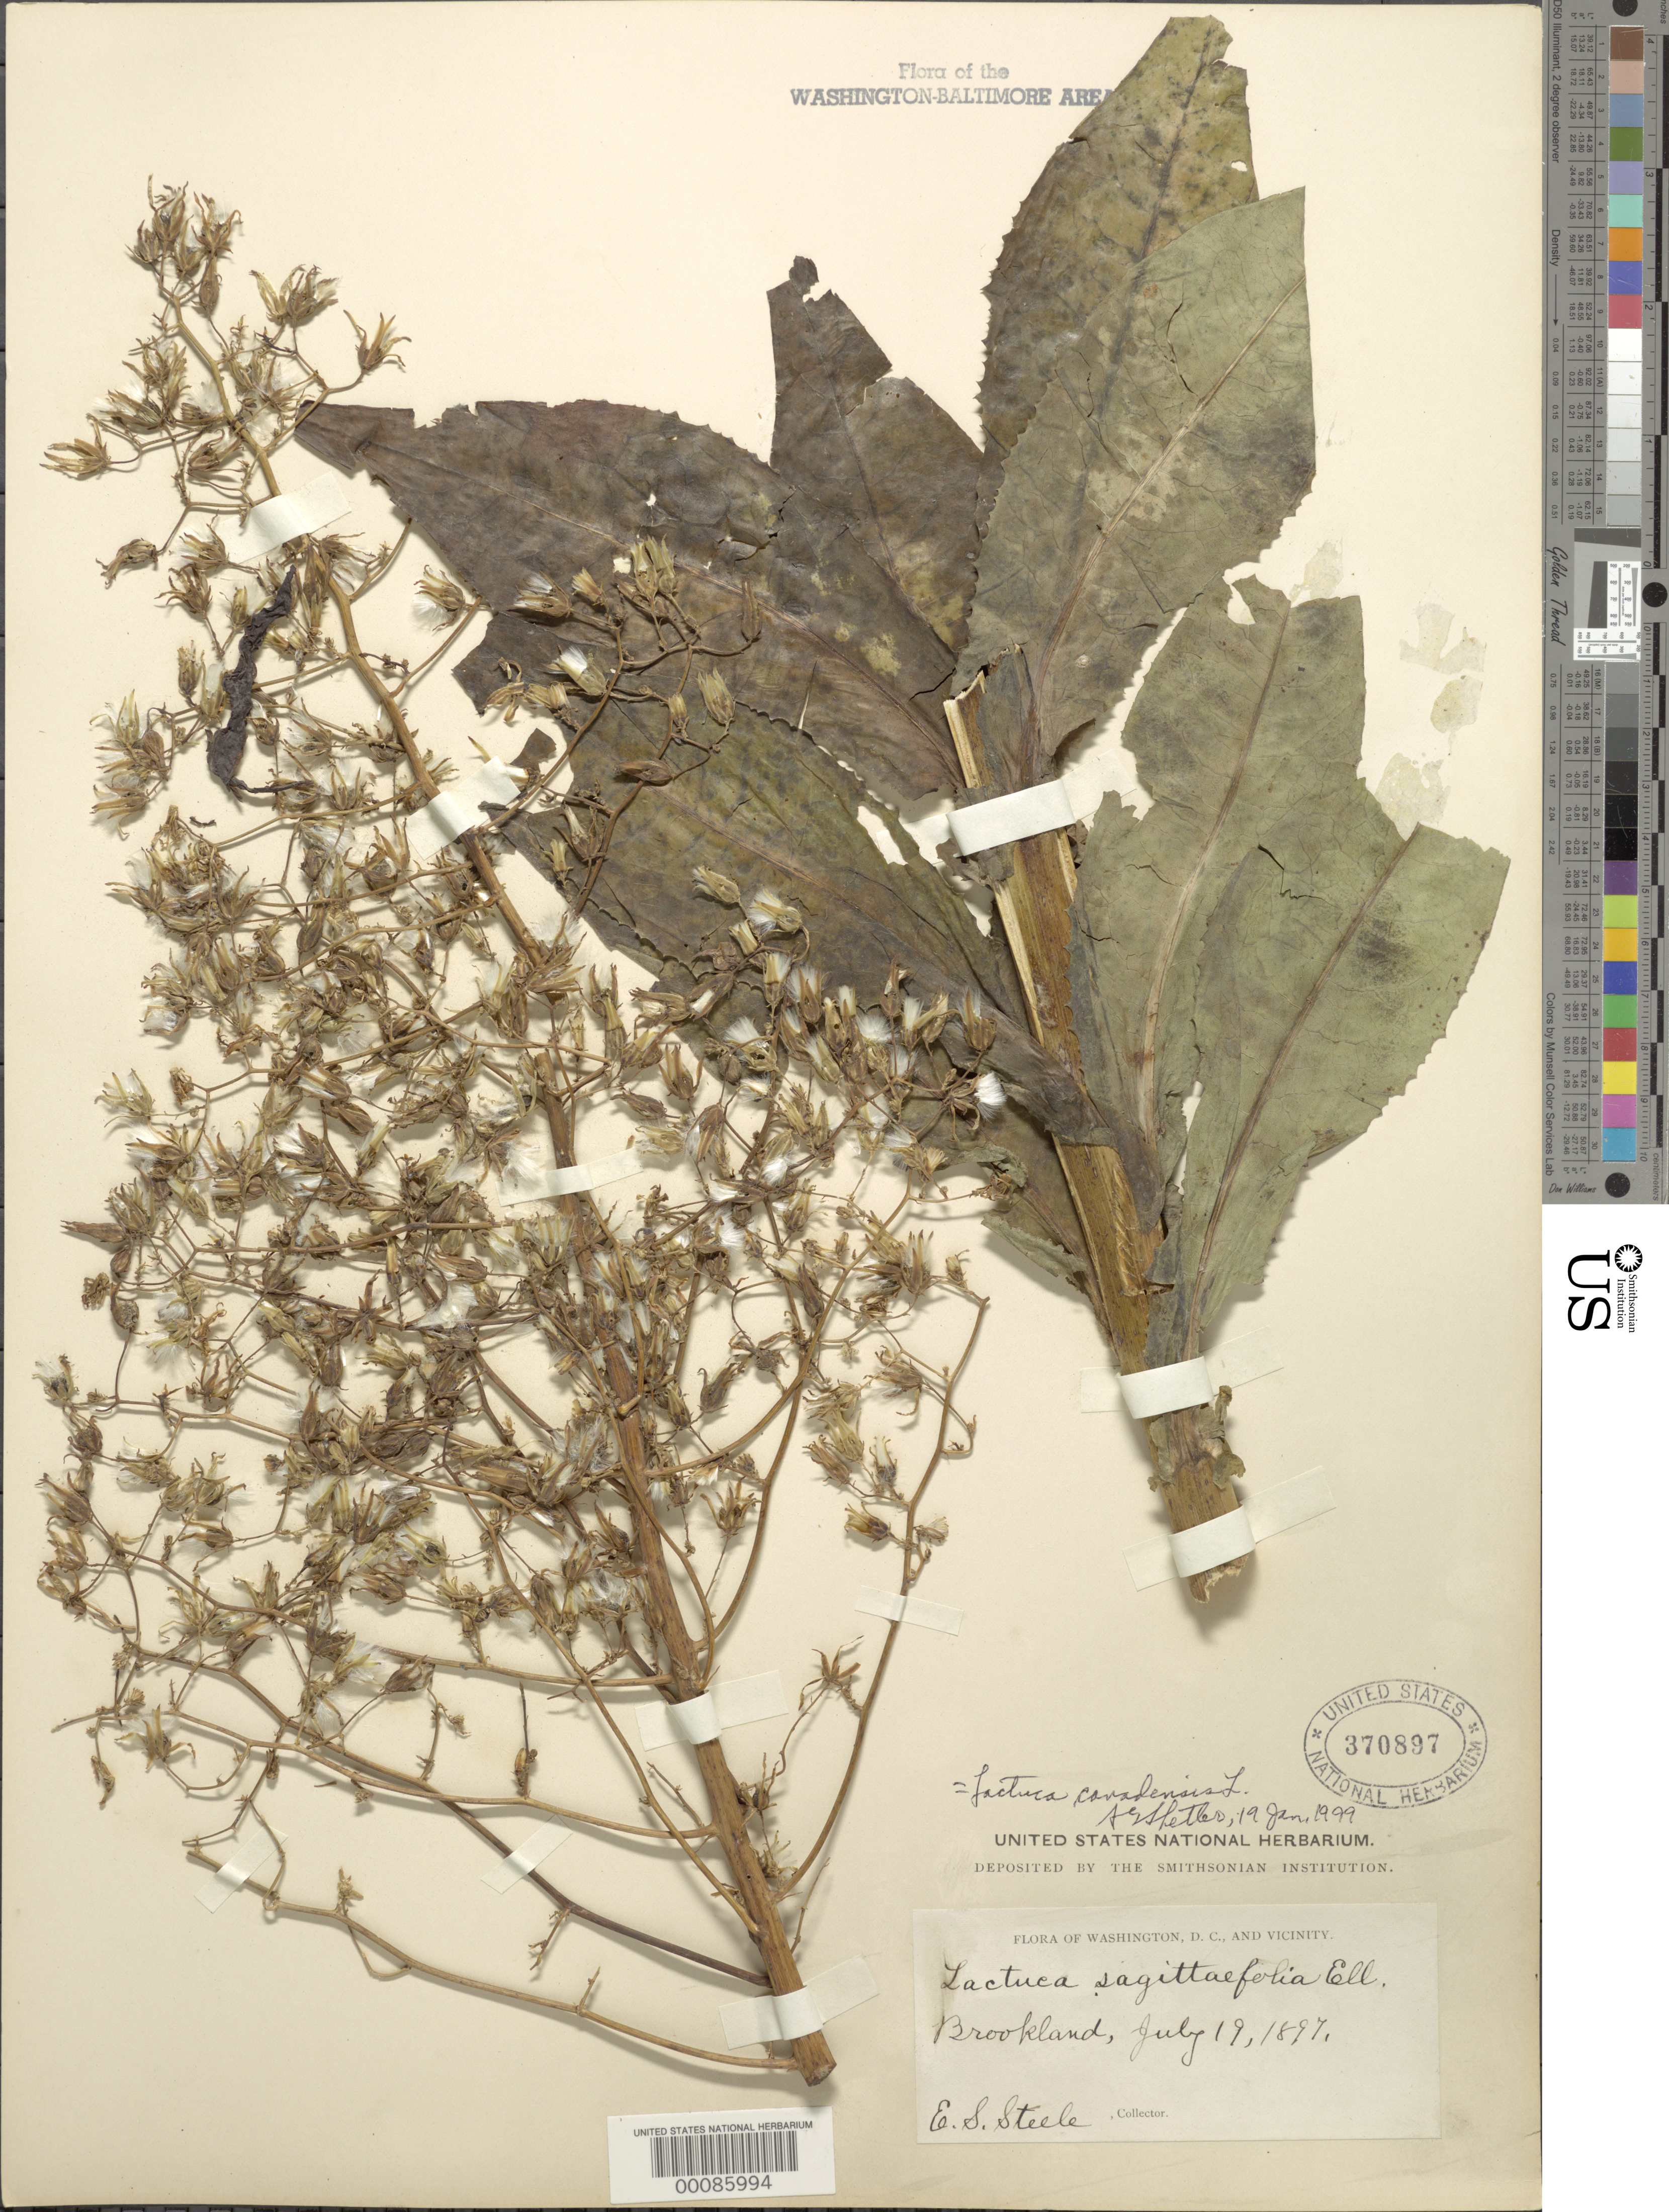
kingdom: Plantae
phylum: Tracheophyta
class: Magnoliopsida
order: Asterales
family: Asteraceae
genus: Lactuca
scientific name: Lactuca canadensis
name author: L.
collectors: E. Steele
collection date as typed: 19 Jul 1897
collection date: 1897-07-19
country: United States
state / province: District of Columbia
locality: Brookland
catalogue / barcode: US 370897